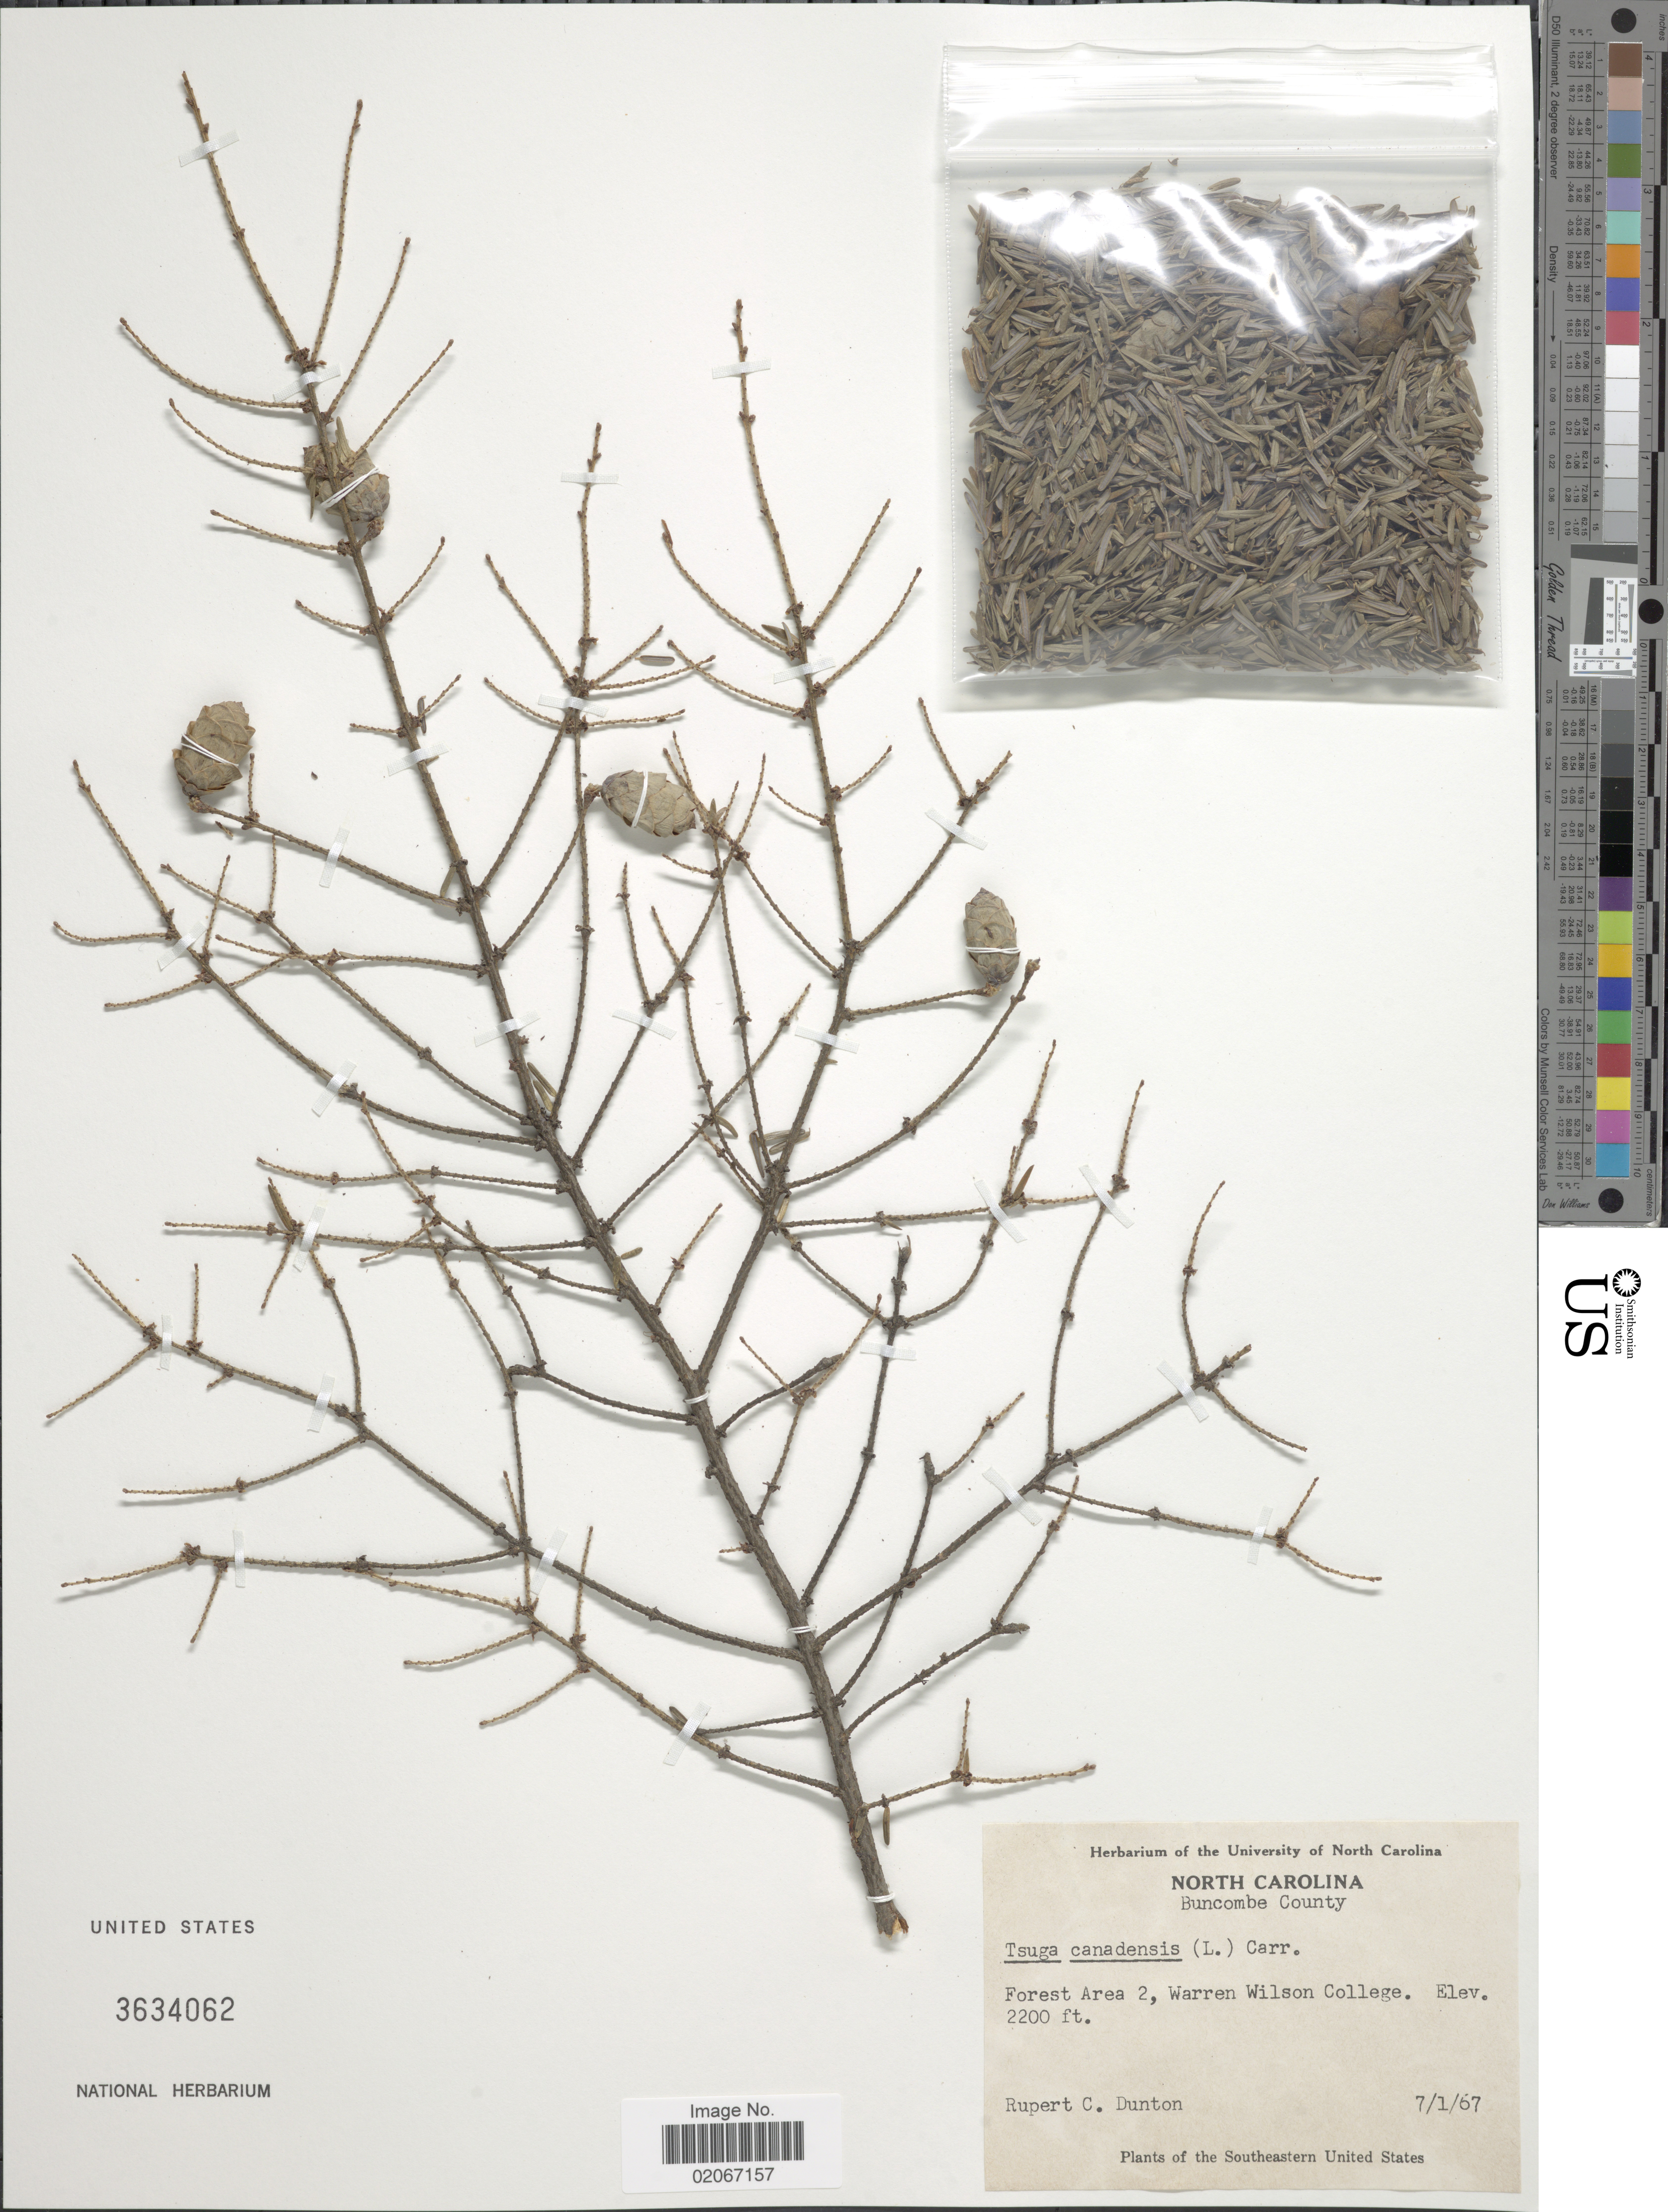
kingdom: Plantae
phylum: Tracheophyta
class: Pinopsida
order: Pinales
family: Pinaceae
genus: Tsuga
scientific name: Tsuga canadensis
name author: (L.) Carrière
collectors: R. Dunton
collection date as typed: Transcribed d/m/y: 1/7/67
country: United States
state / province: North Carolina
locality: Buncombe County, Forest Area 2, Warren Wilson College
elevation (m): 671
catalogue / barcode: US 3634062